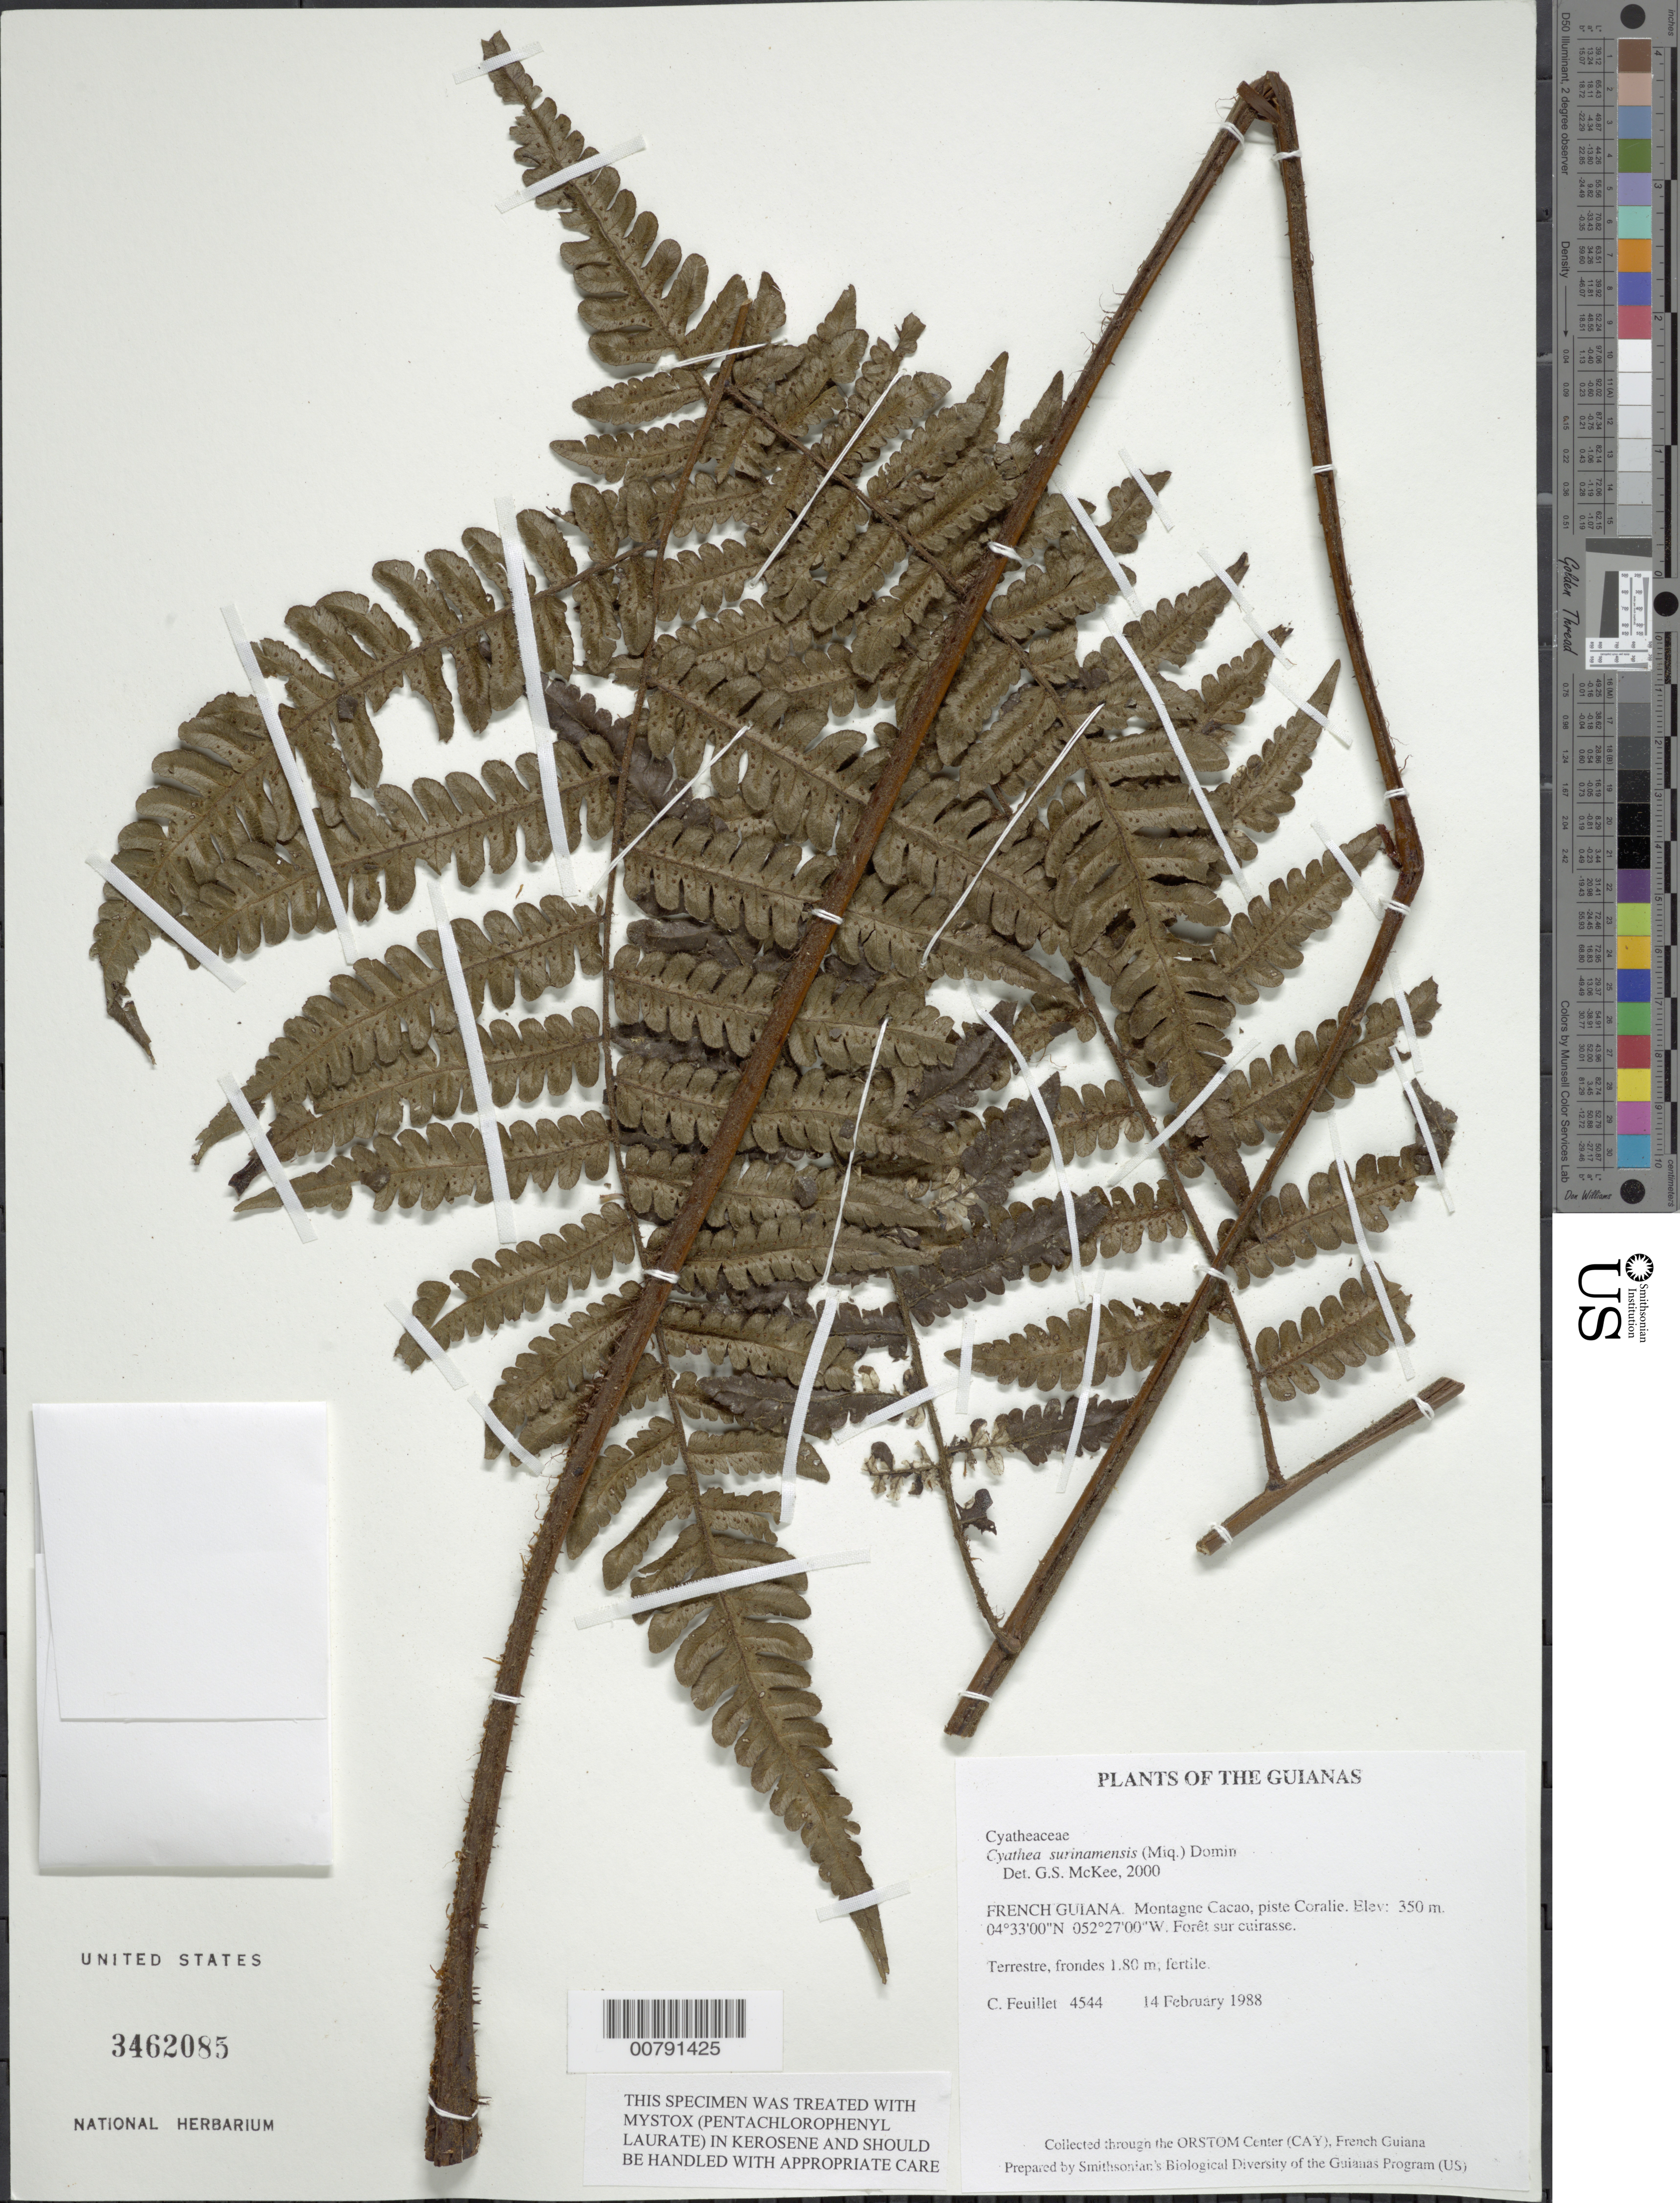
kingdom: Plantae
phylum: Tracheophyta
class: Polypodiopsida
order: Cyatheales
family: Cyatheaceae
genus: Cyathea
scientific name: Cyathea surinamensis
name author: (Miq.) Domin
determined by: McKee, G. S., (US), NMNH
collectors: C. Feuillet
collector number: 4544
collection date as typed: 14 Feb 1988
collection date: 1988-02-14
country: French Guiana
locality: Montagne Cacao, piste Coralie - Bassin de la Comté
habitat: Forêt sur cuirasse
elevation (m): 350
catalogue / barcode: US 3462085